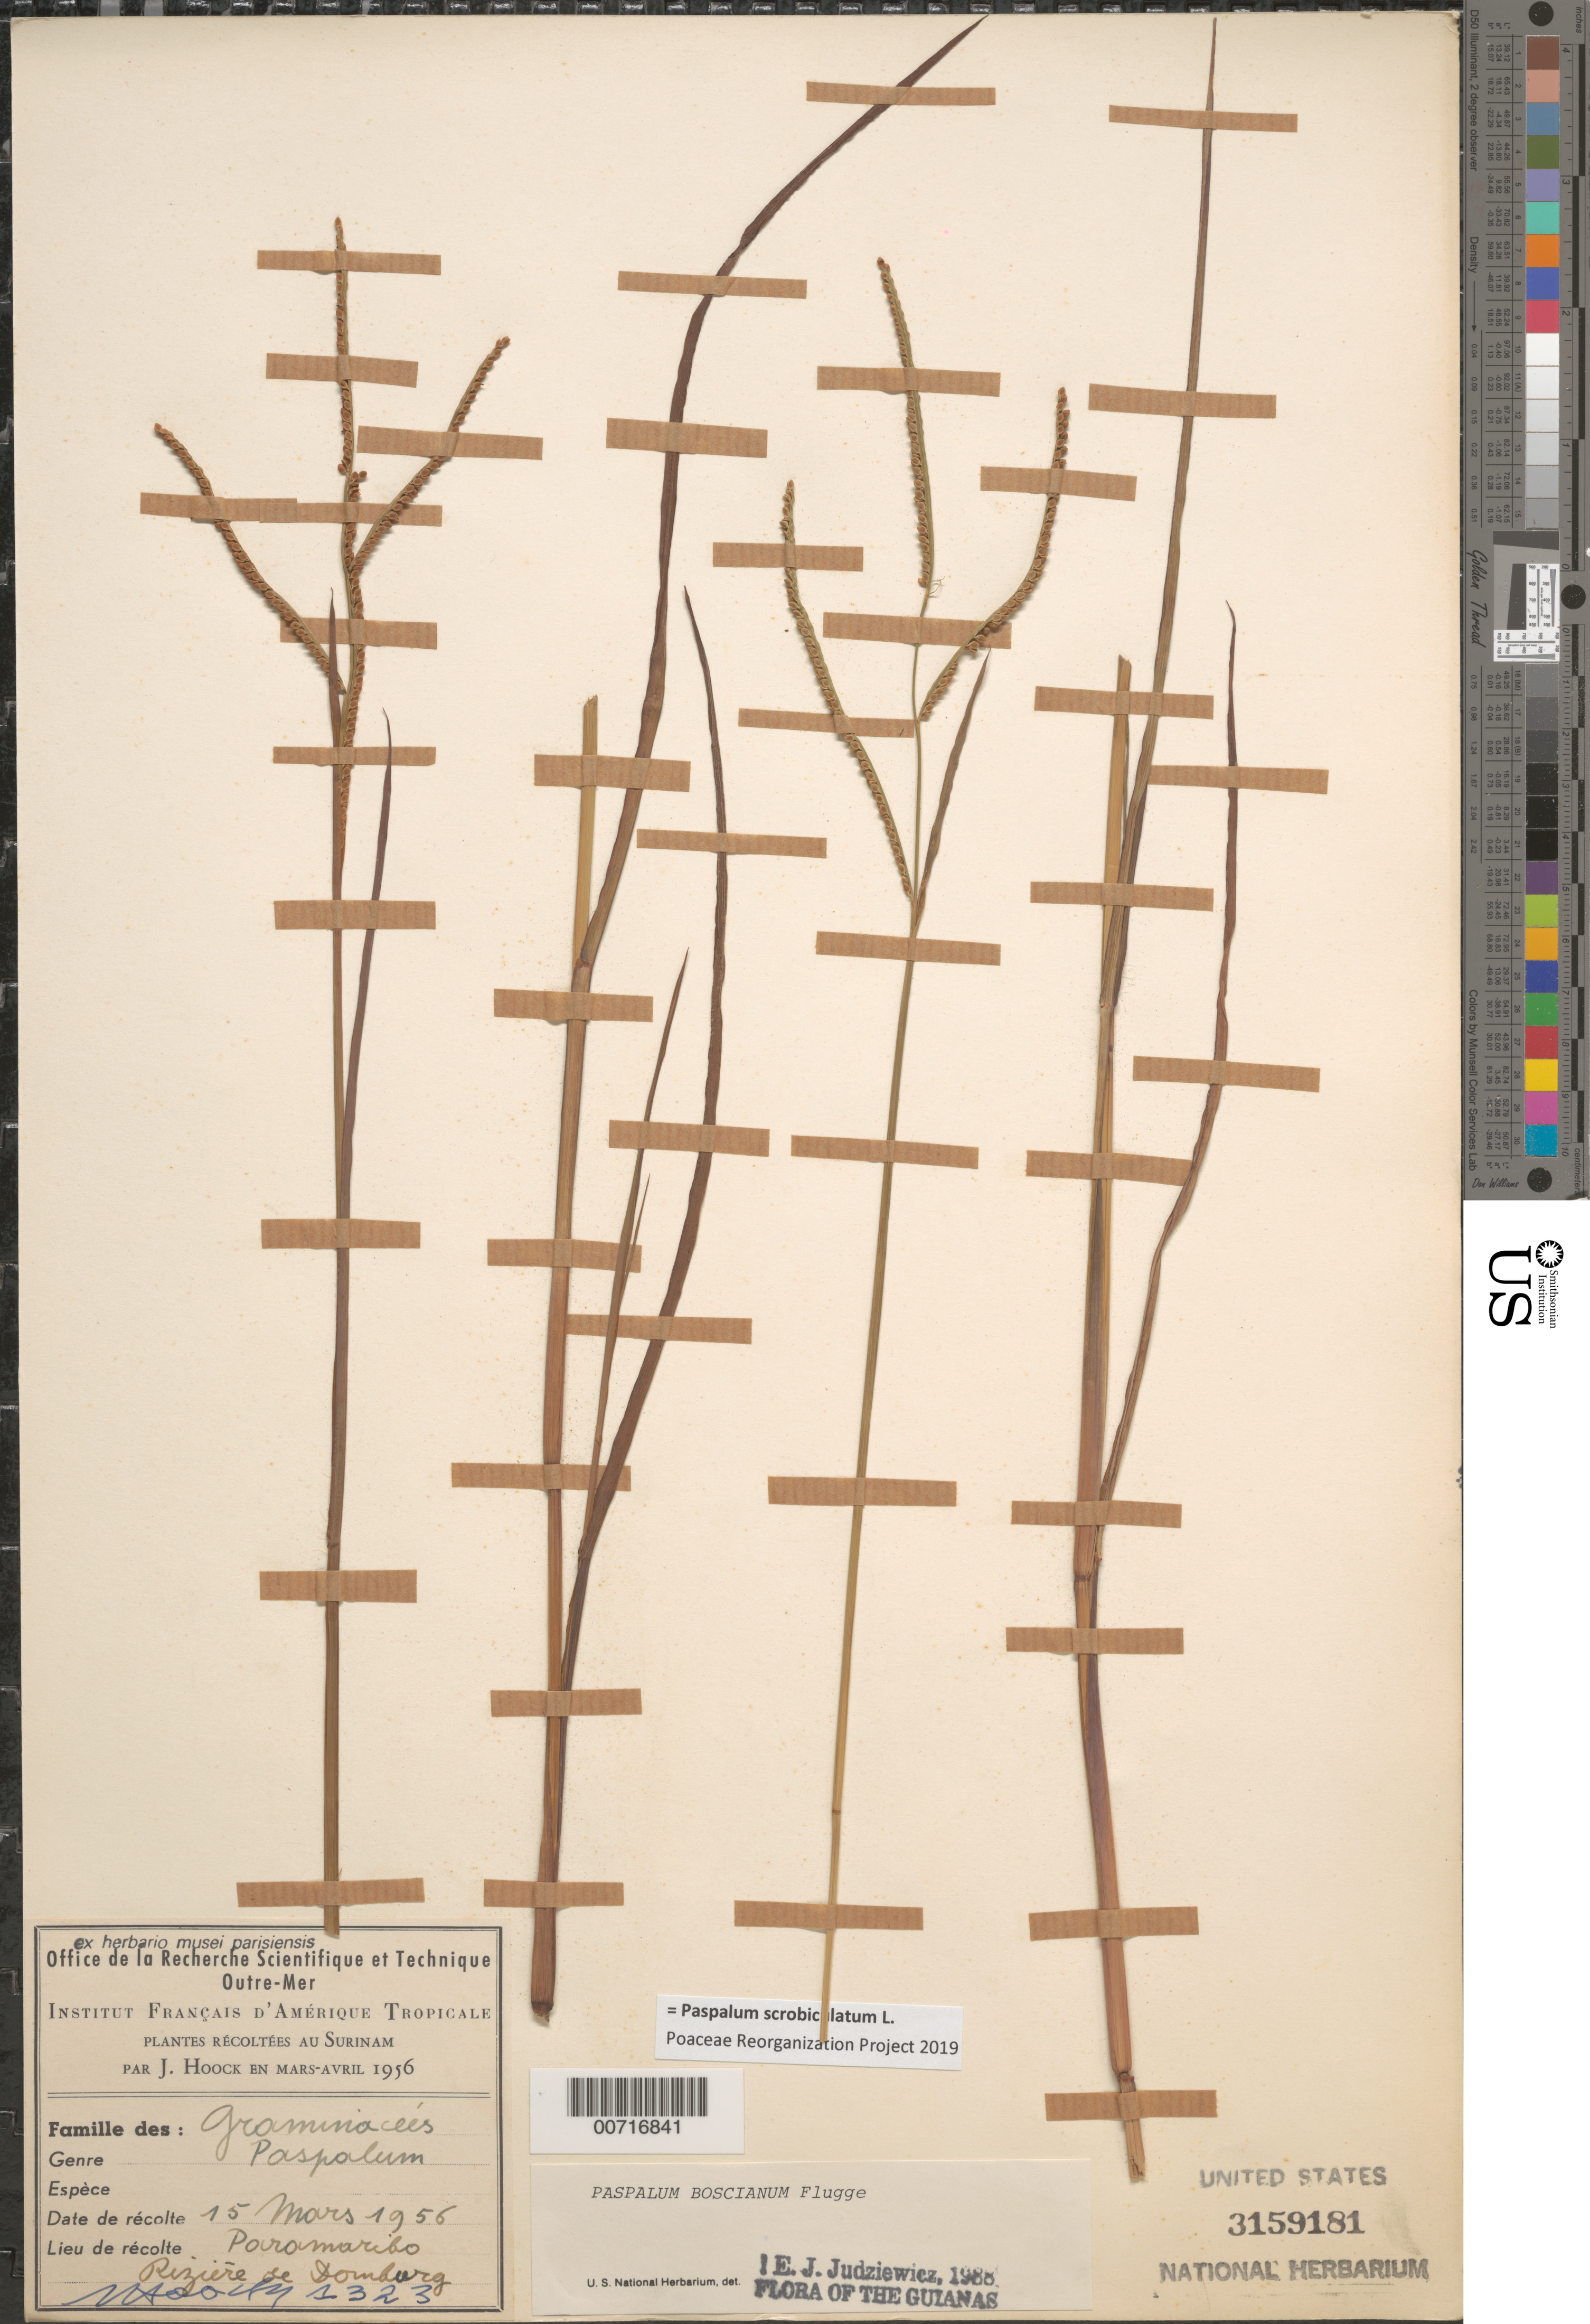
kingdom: Plantae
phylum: Tracheophyta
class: Liliopsida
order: Poales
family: Poaceae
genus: Paspalum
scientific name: Paspalum scrobiculatum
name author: L.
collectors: J. Hoock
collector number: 1323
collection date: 1956-03-15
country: Suriname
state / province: Paramaribo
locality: Rivière de Domburg.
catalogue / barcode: US 3159181